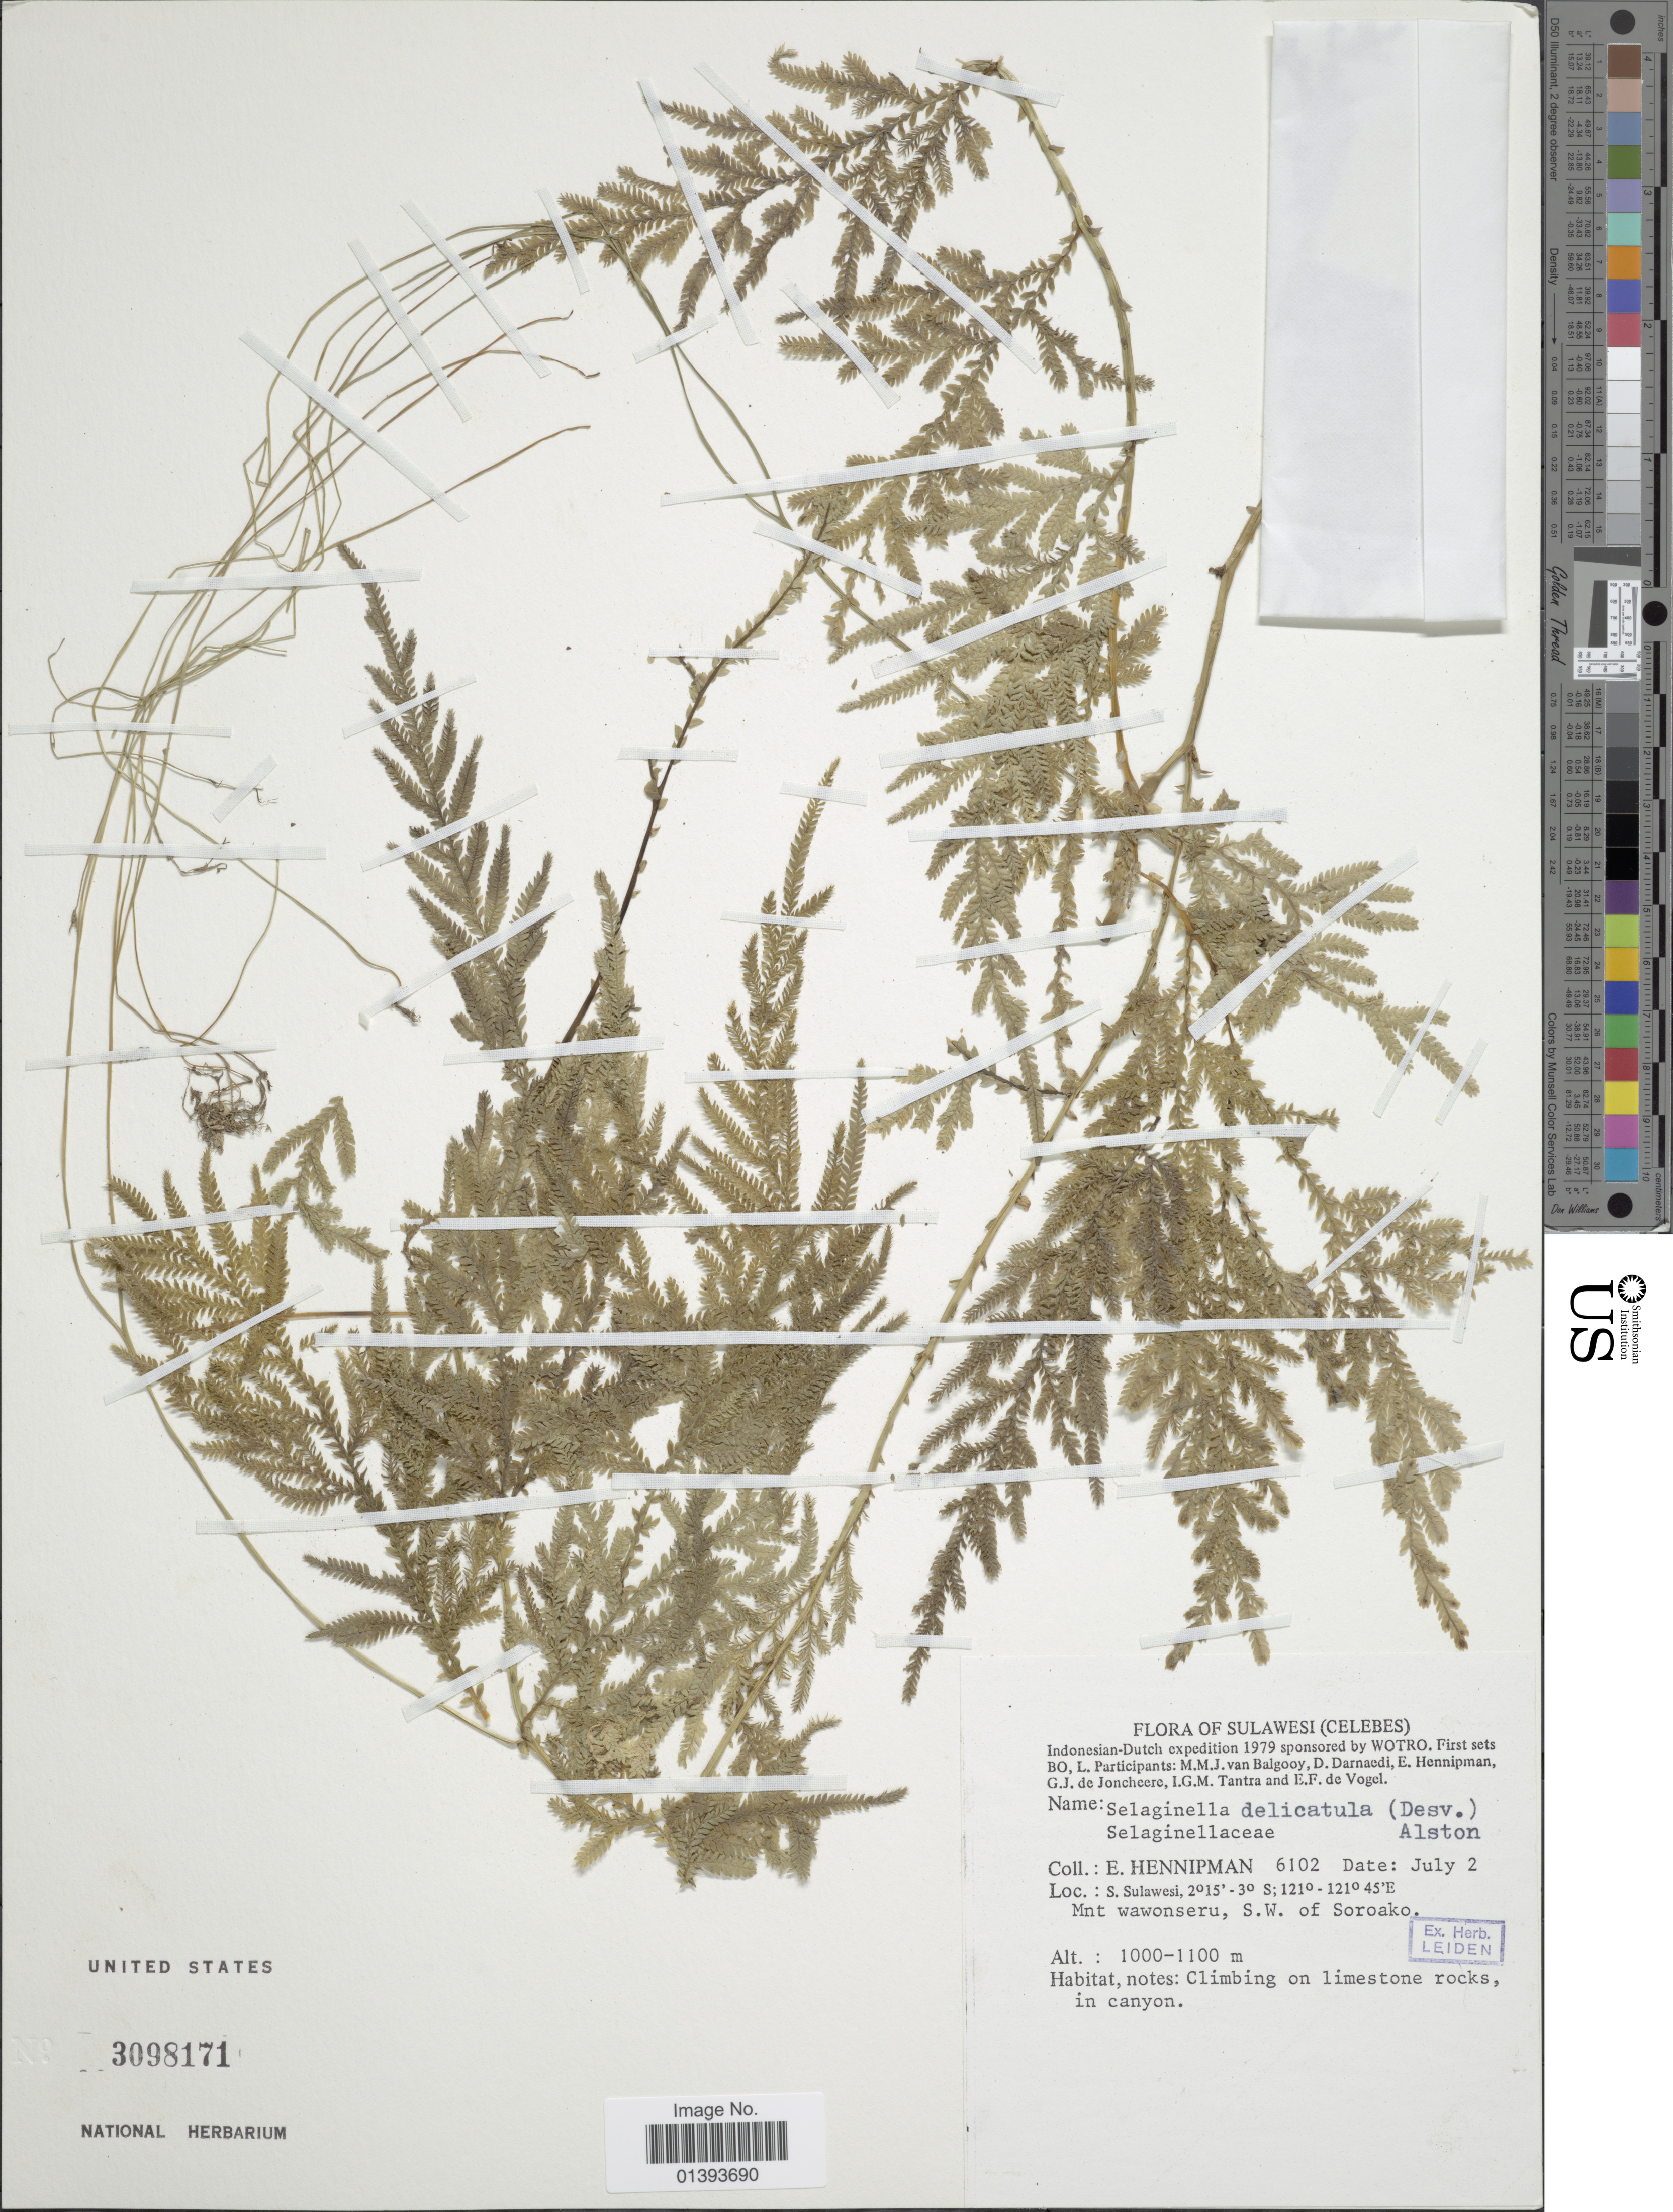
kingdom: Plantae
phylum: Tracheophyta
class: Lycopodiopsida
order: Selaginellales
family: Selaginellaceae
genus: Selaginella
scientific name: Selaginella delicatula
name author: (Desv.) Alston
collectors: E. Hennipman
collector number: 6102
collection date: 1979-07-02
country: Indonesia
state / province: Sulawesi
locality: Celebes, S. Sulawesi, Mnt Wawonseru, S.W. of Soroako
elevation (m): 1000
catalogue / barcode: US 3098171